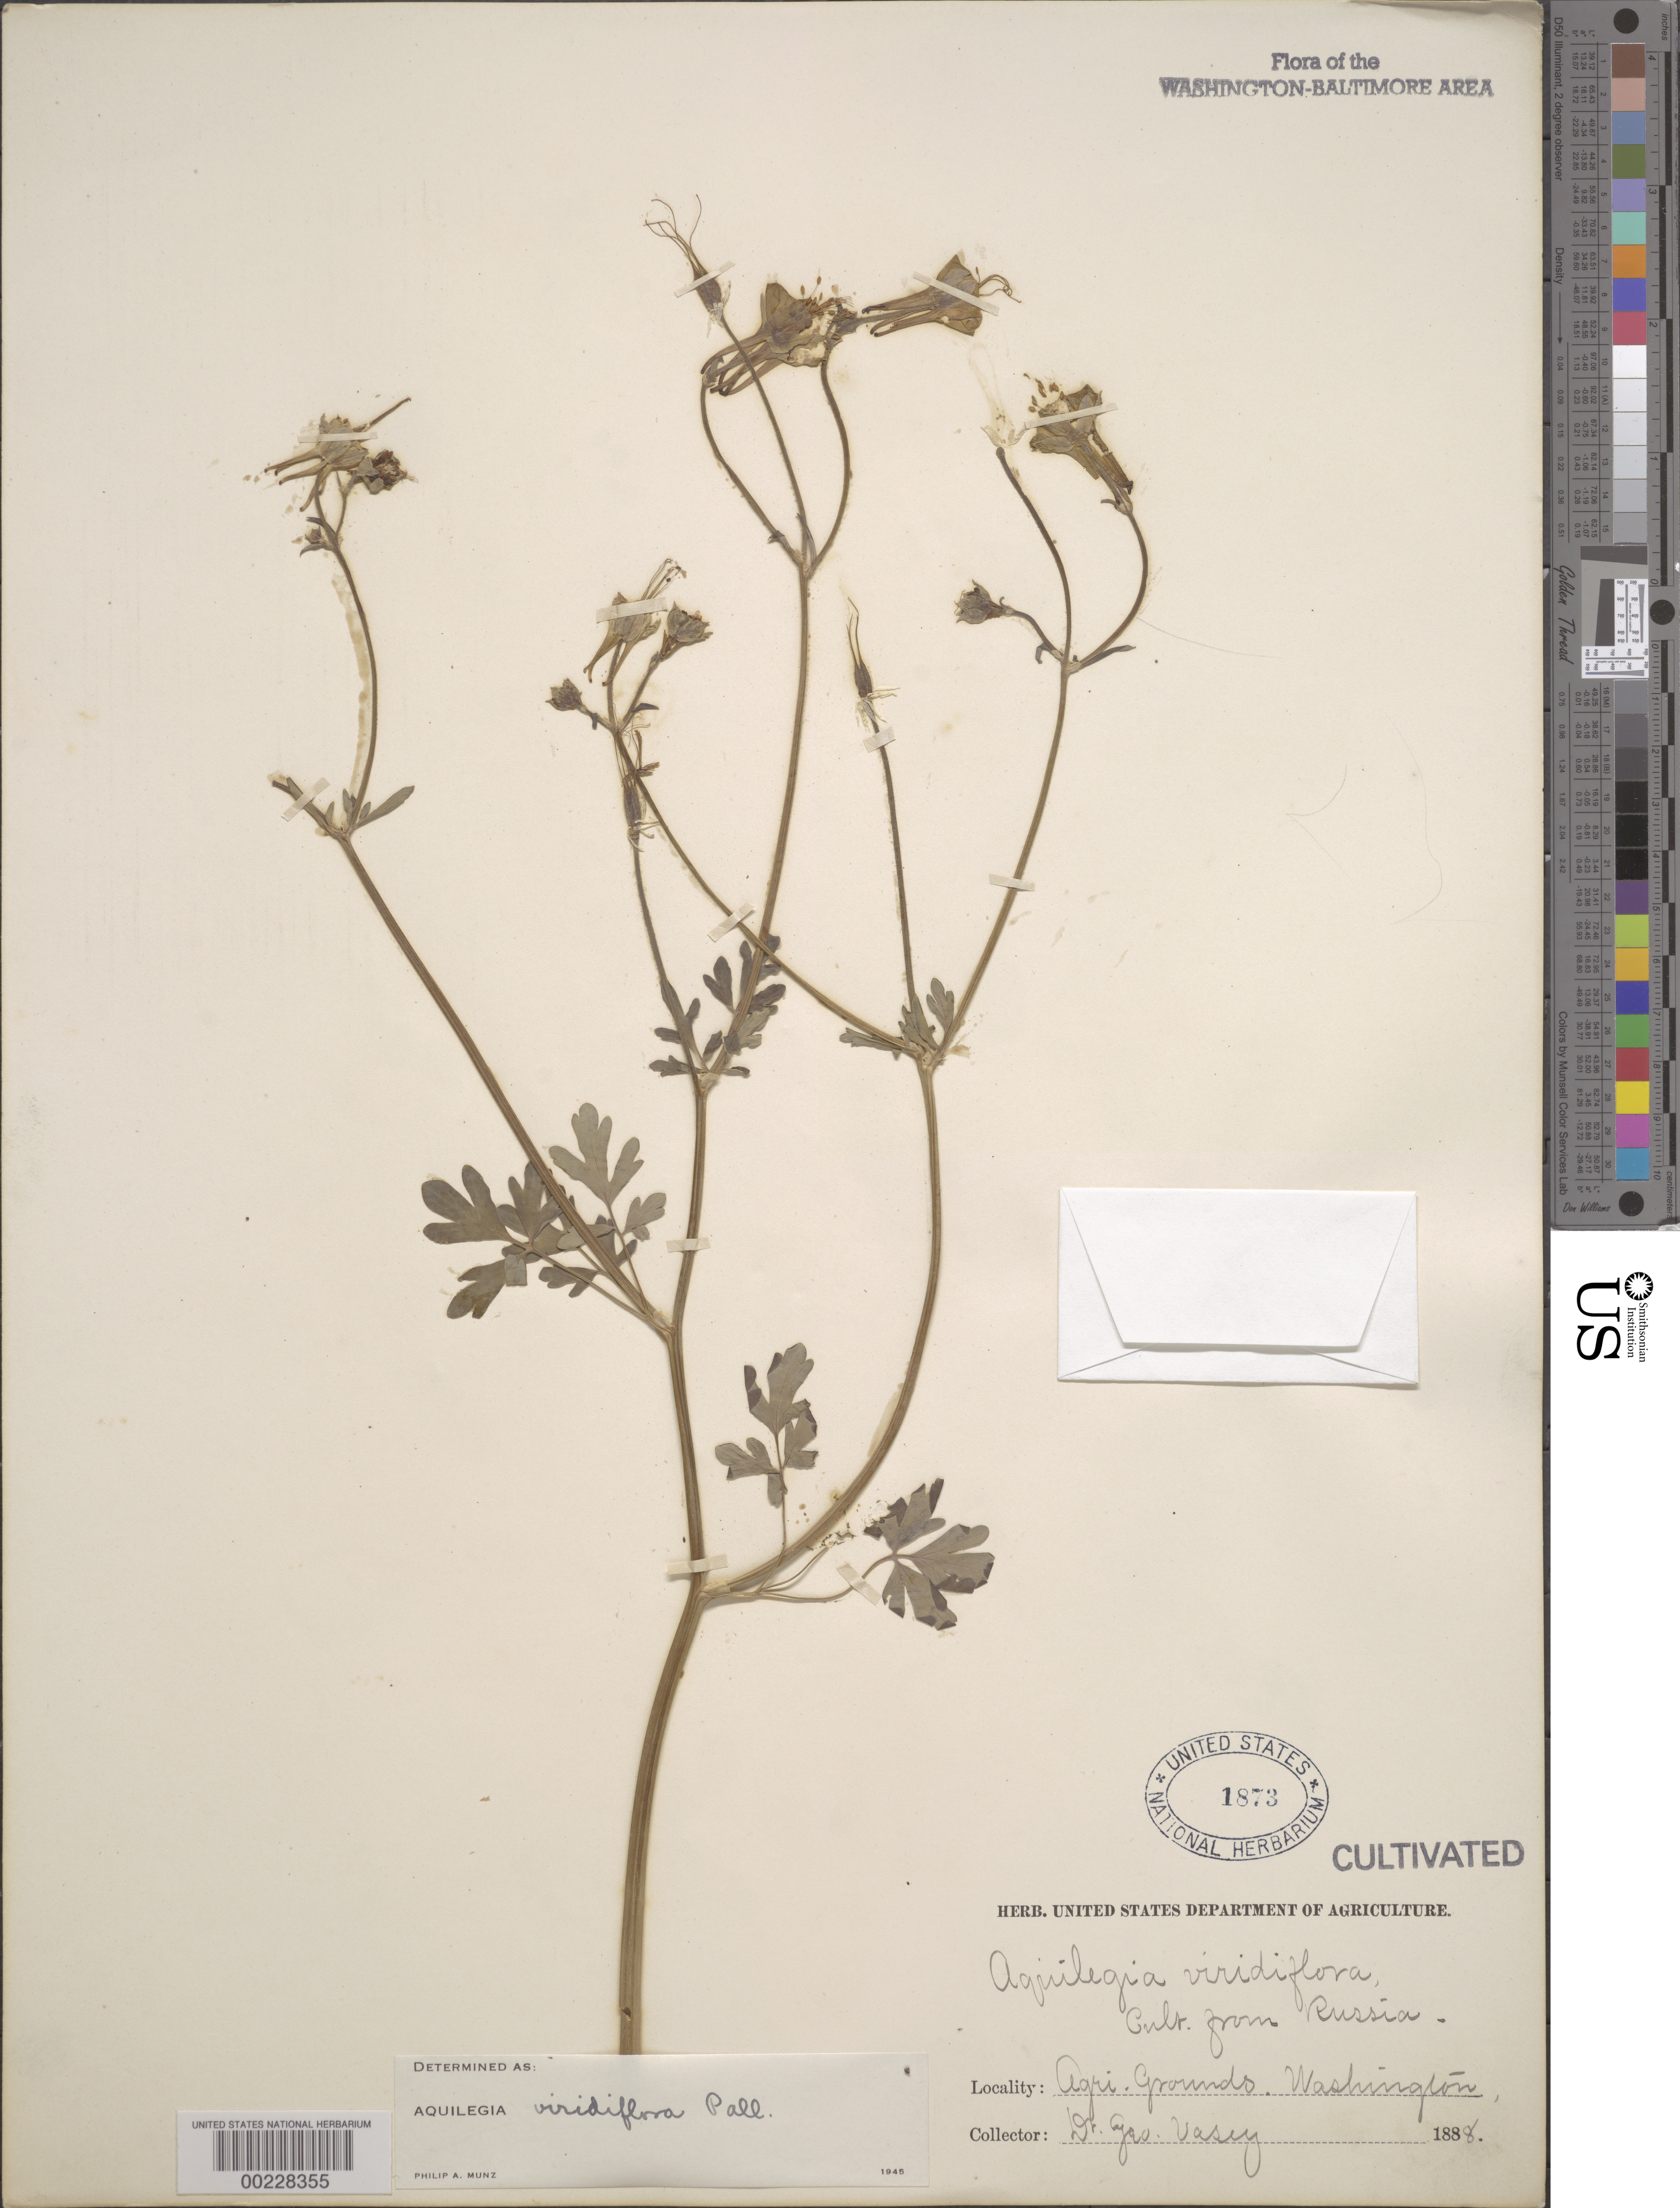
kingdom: Plantae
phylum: Tracheophyta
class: Magnoliopsida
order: Ranunculales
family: Ranunculaceae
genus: Aquilegia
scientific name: Aquilegia viridiflora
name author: Pall.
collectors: G. R. Vasey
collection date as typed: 1888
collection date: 1888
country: United States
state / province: District of Columbia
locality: Agricultural grounds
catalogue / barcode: US 1873